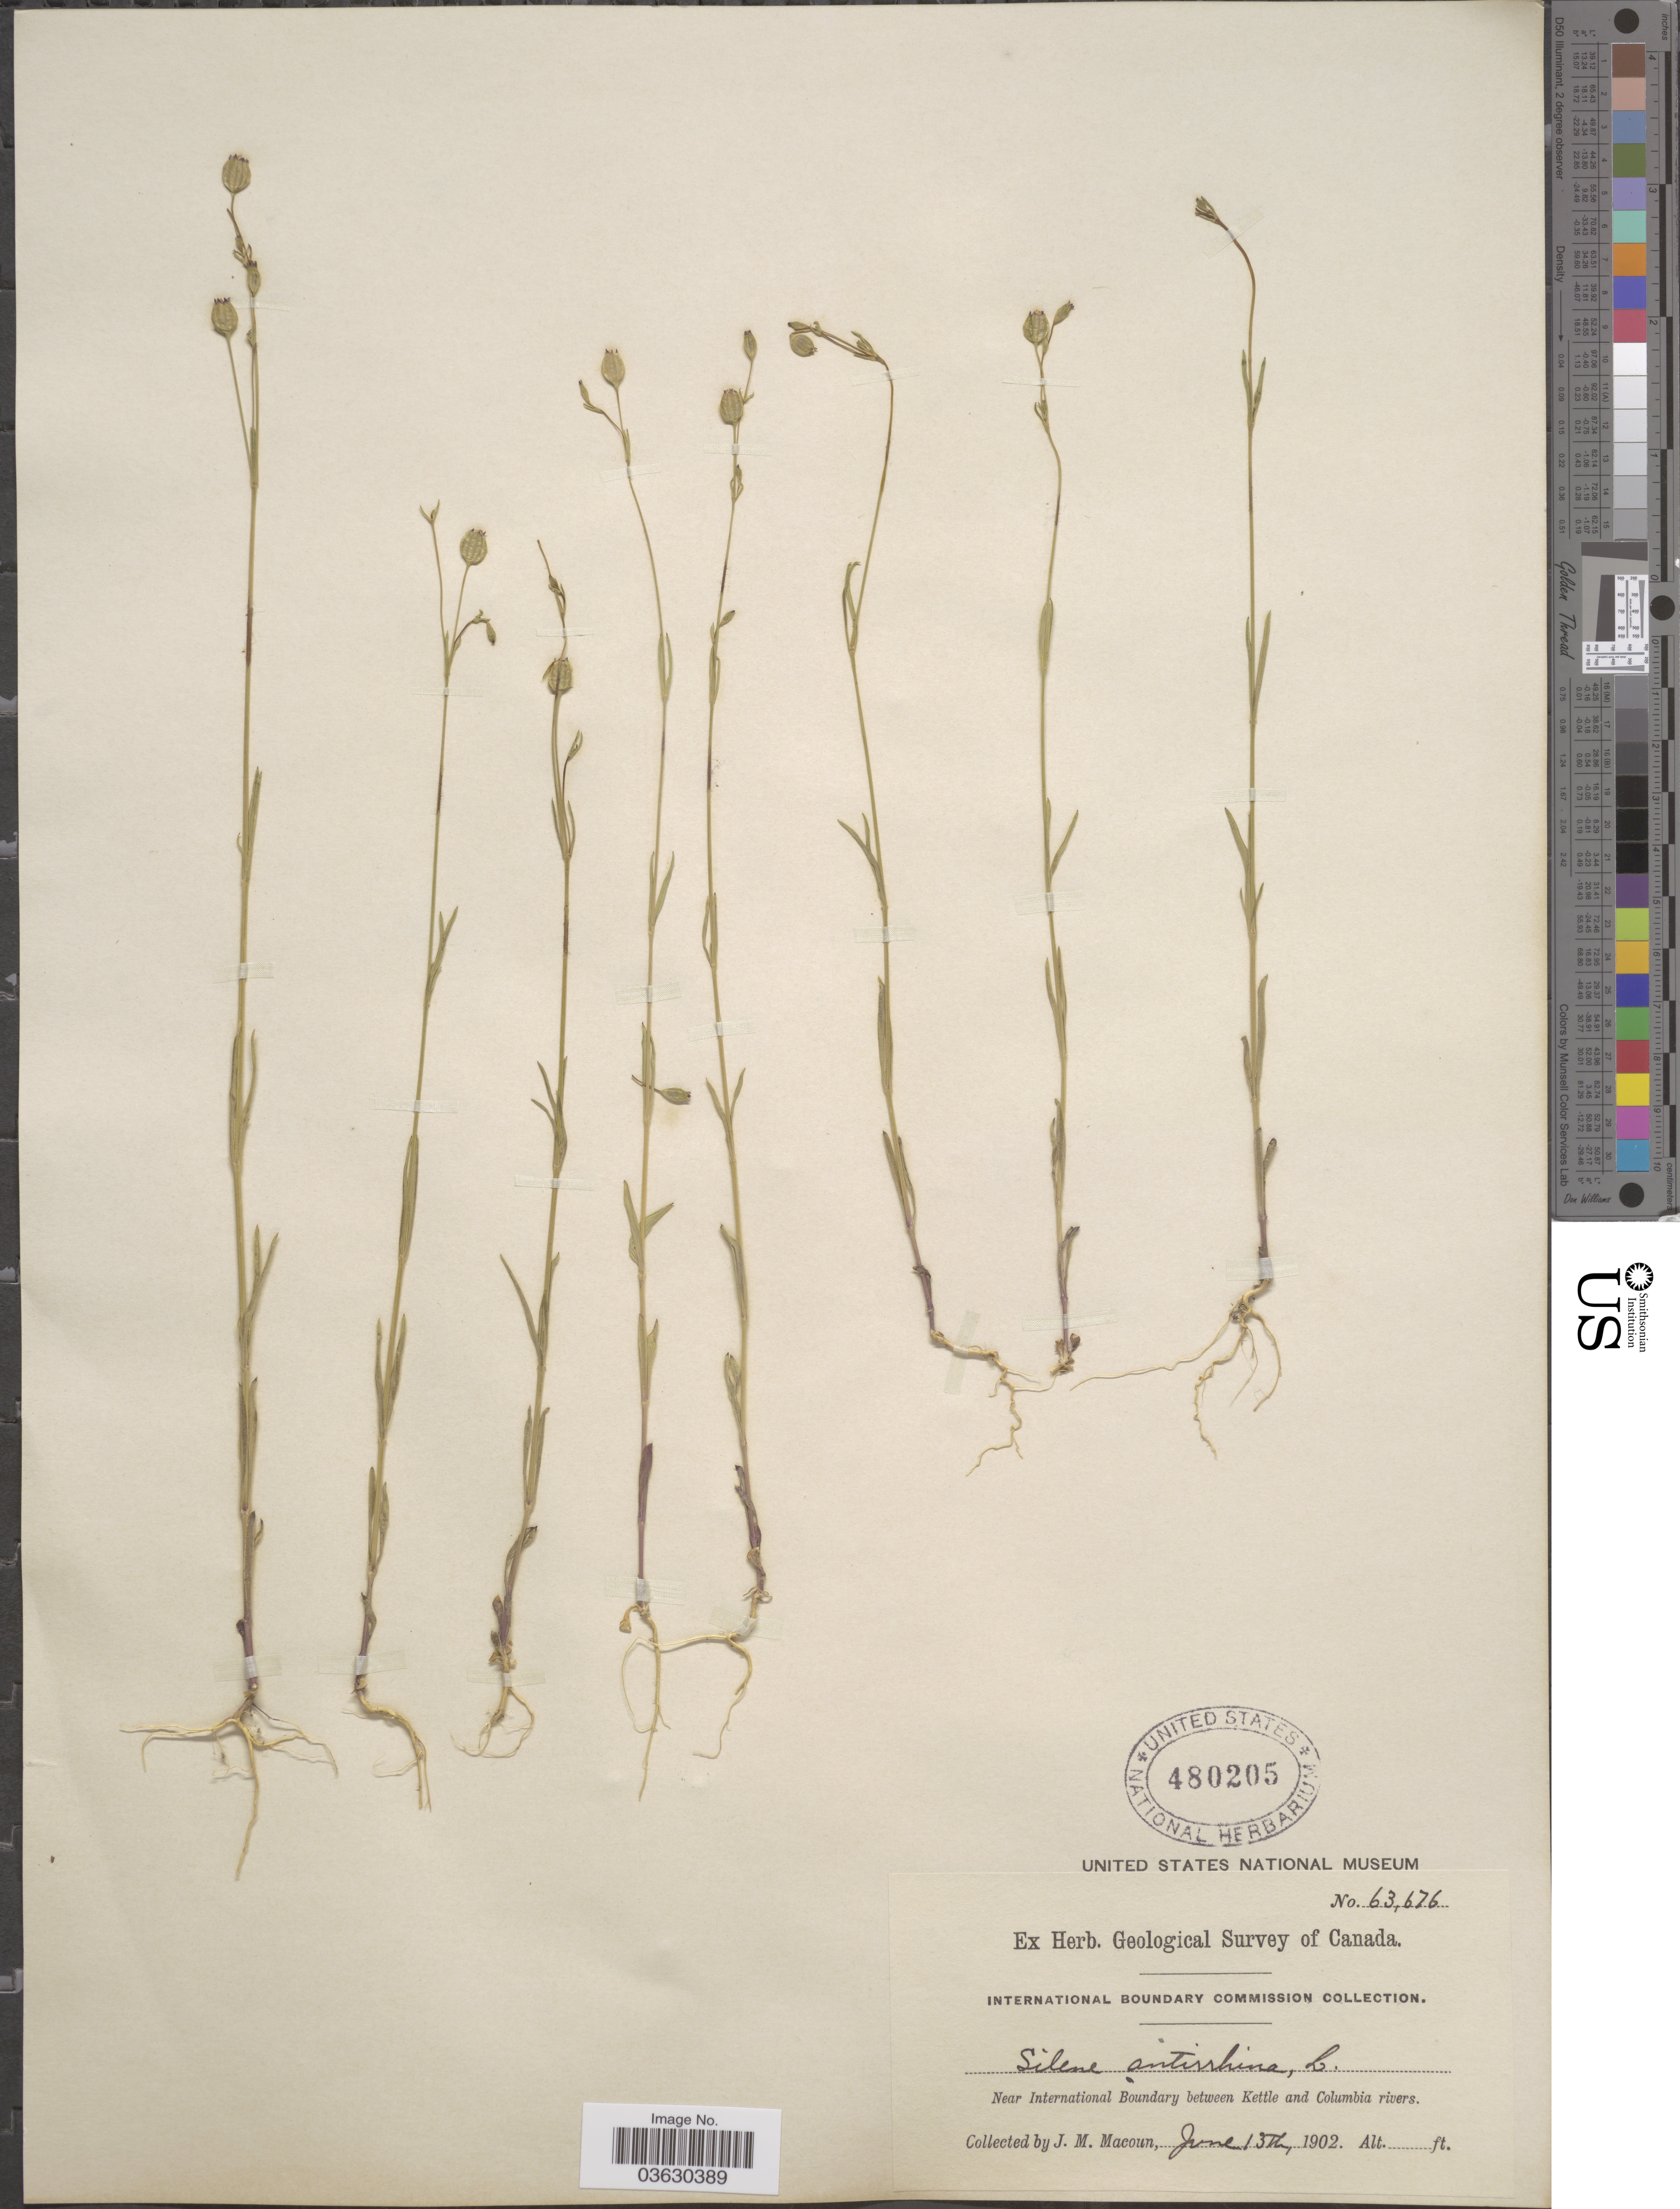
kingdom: Plantae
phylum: Tracheophyta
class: Magnoliopsida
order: Caryophyllales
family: Caryophyllaceae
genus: Silene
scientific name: Silene antirrhina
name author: L.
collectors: J. M. Macoun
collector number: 63676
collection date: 1902-06-13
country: Canada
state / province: British Columbia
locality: Near International Boundary between Kettle and Columbia rivers.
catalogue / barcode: US 480205